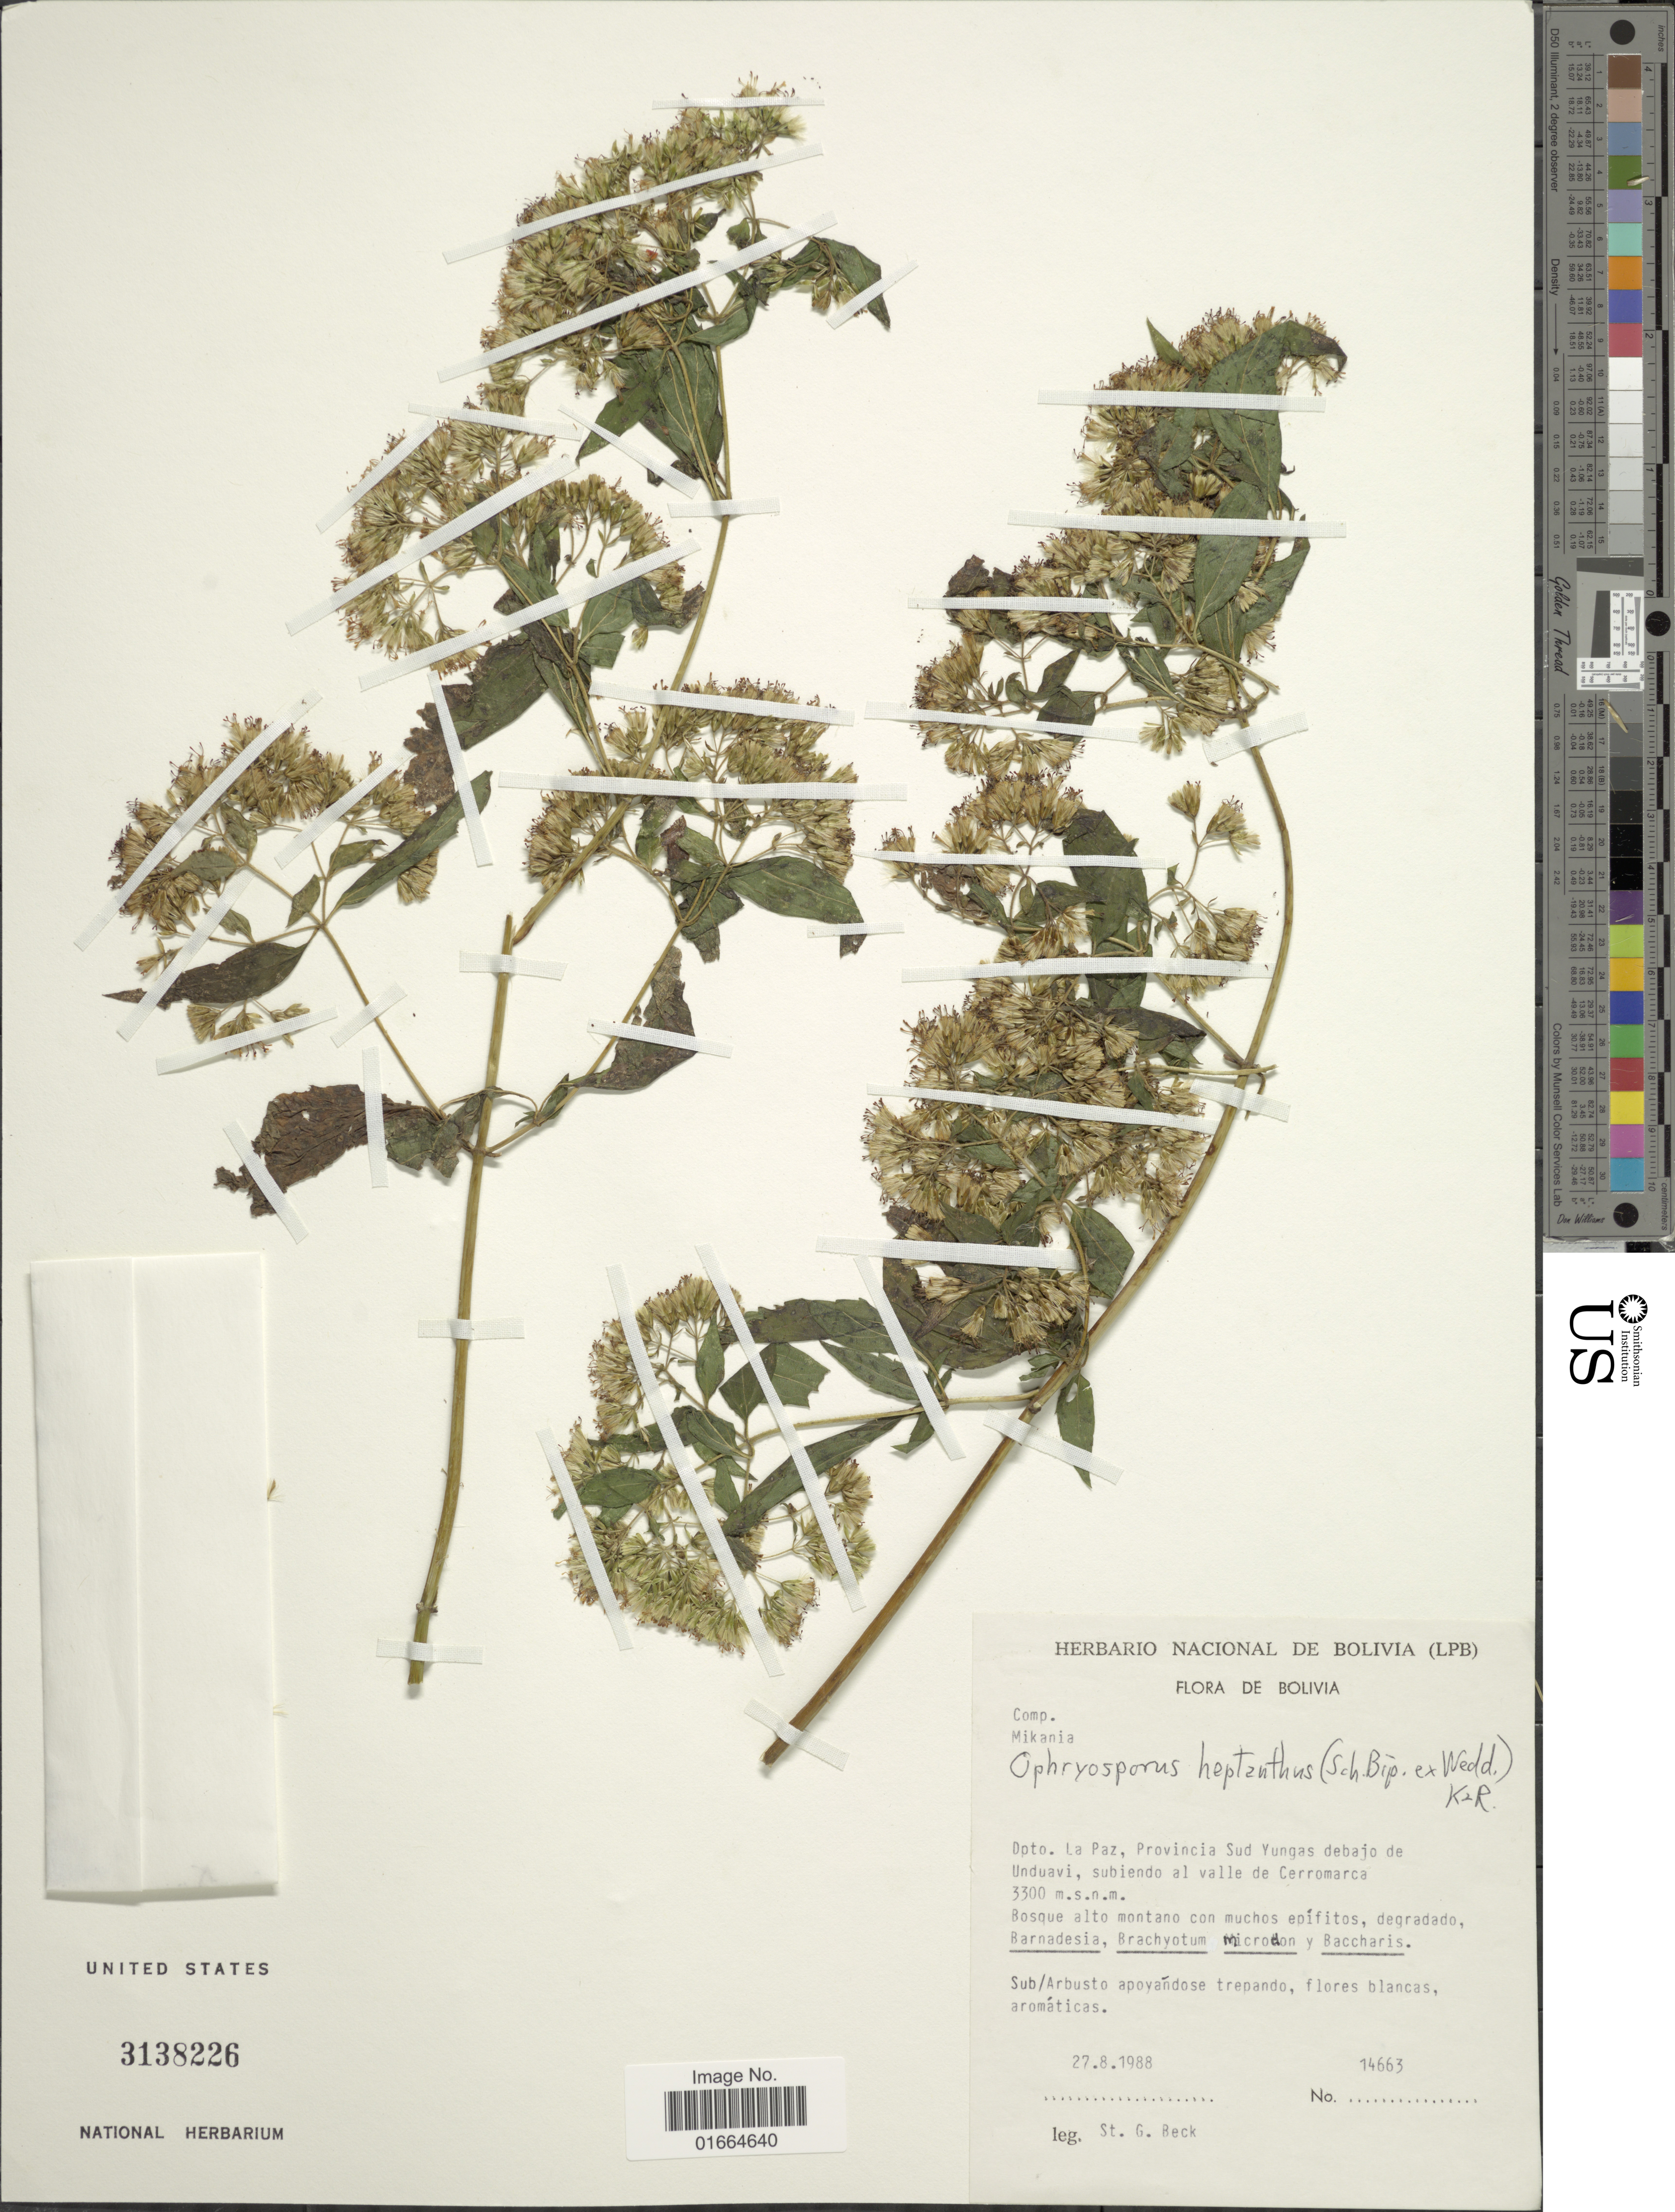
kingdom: Plantae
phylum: Tracheophyta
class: Magnoliopsida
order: Asterales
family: Asteraceae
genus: Ophryosporus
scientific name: Ophryosporus heptanthus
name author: (Sch. Bip. ex Wedd.) R.M. King & H. Rob.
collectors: S. G. Beck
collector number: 14663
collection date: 1988-08-27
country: Bolivia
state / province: La Paz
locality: Dpto. La Paz, Provincia Sud Yungas debajo de Unduavi, subiendo al valle de Cerromarca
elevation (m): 3300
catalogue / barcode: US 3138226